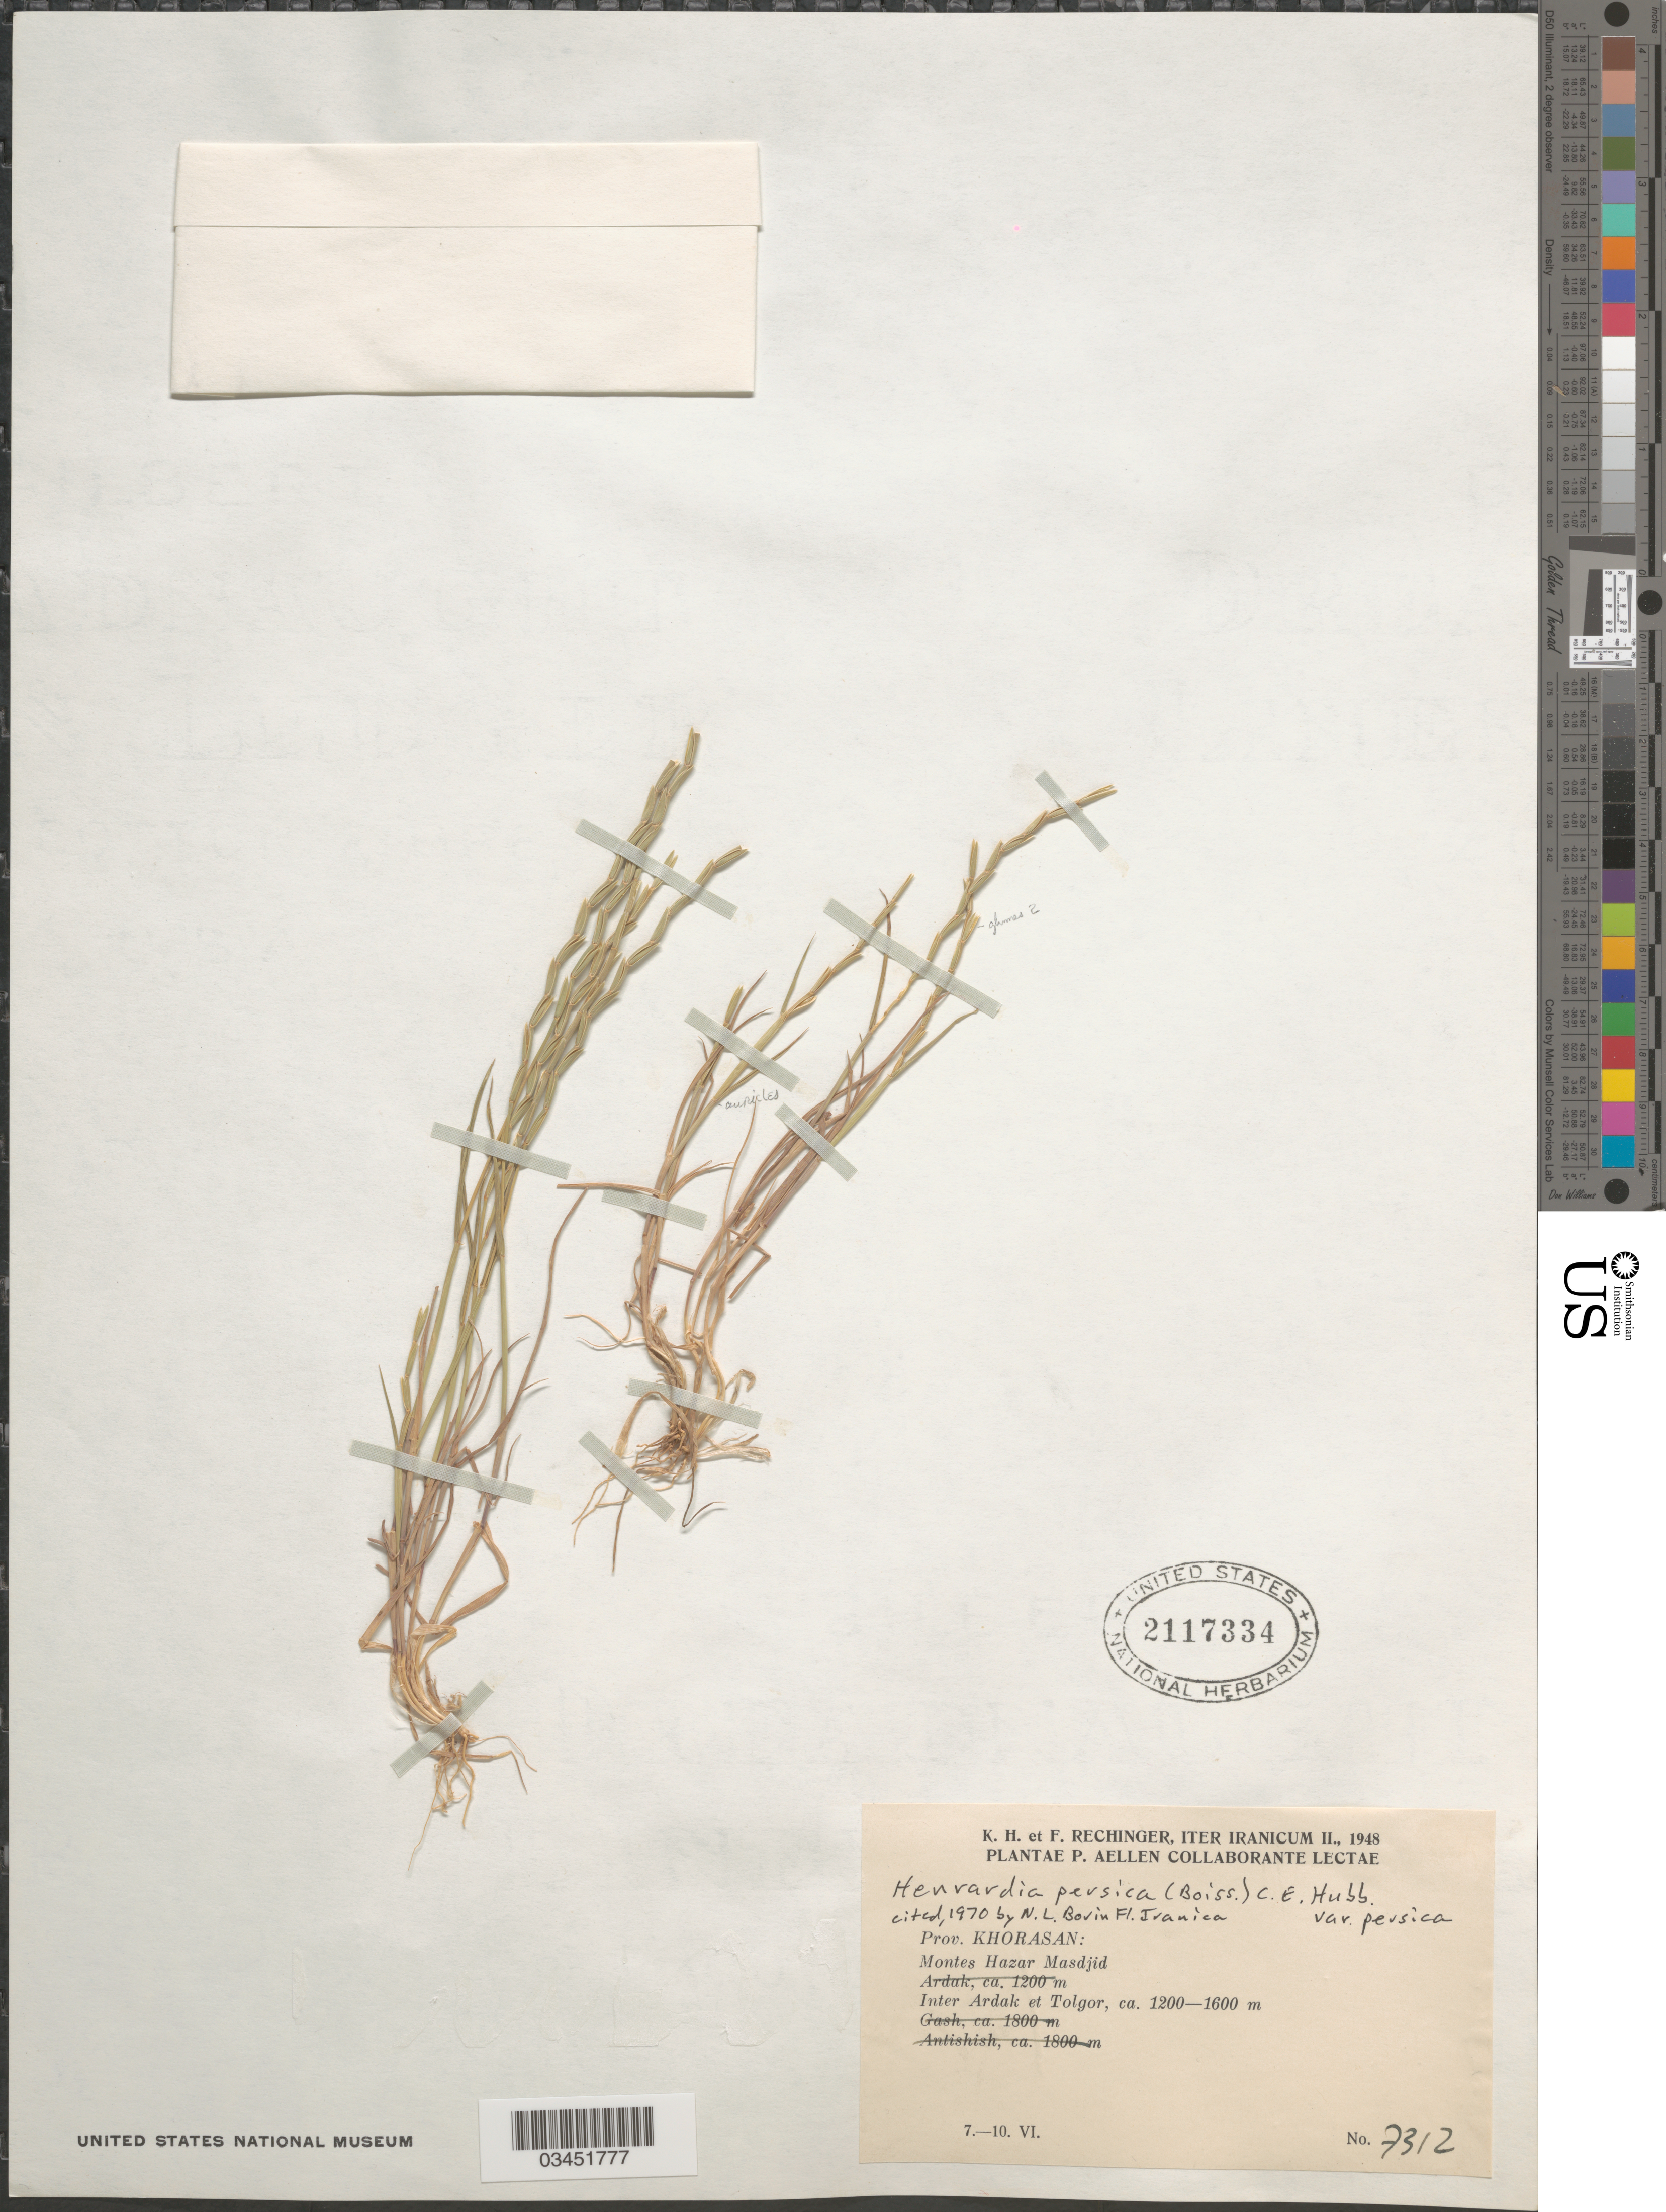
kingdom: Plantae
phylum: Tracheophyta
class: Liliopsida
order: Poales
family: Poaceae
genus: Henrardia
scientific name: Henrardia persica var. persica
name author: (Boiss.) C. E. Hubb.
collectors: K. H. Rechinger & F. Rechinger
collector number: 7312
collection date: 1948-06-07/1948-06-10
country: Iran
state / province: Khorasan [obsolete]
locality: Montes Hazar Masdjid. Inter Ardak et Tolgor. Iter Iranicum II., 1948.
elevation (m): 1200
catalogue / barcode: US 2117334